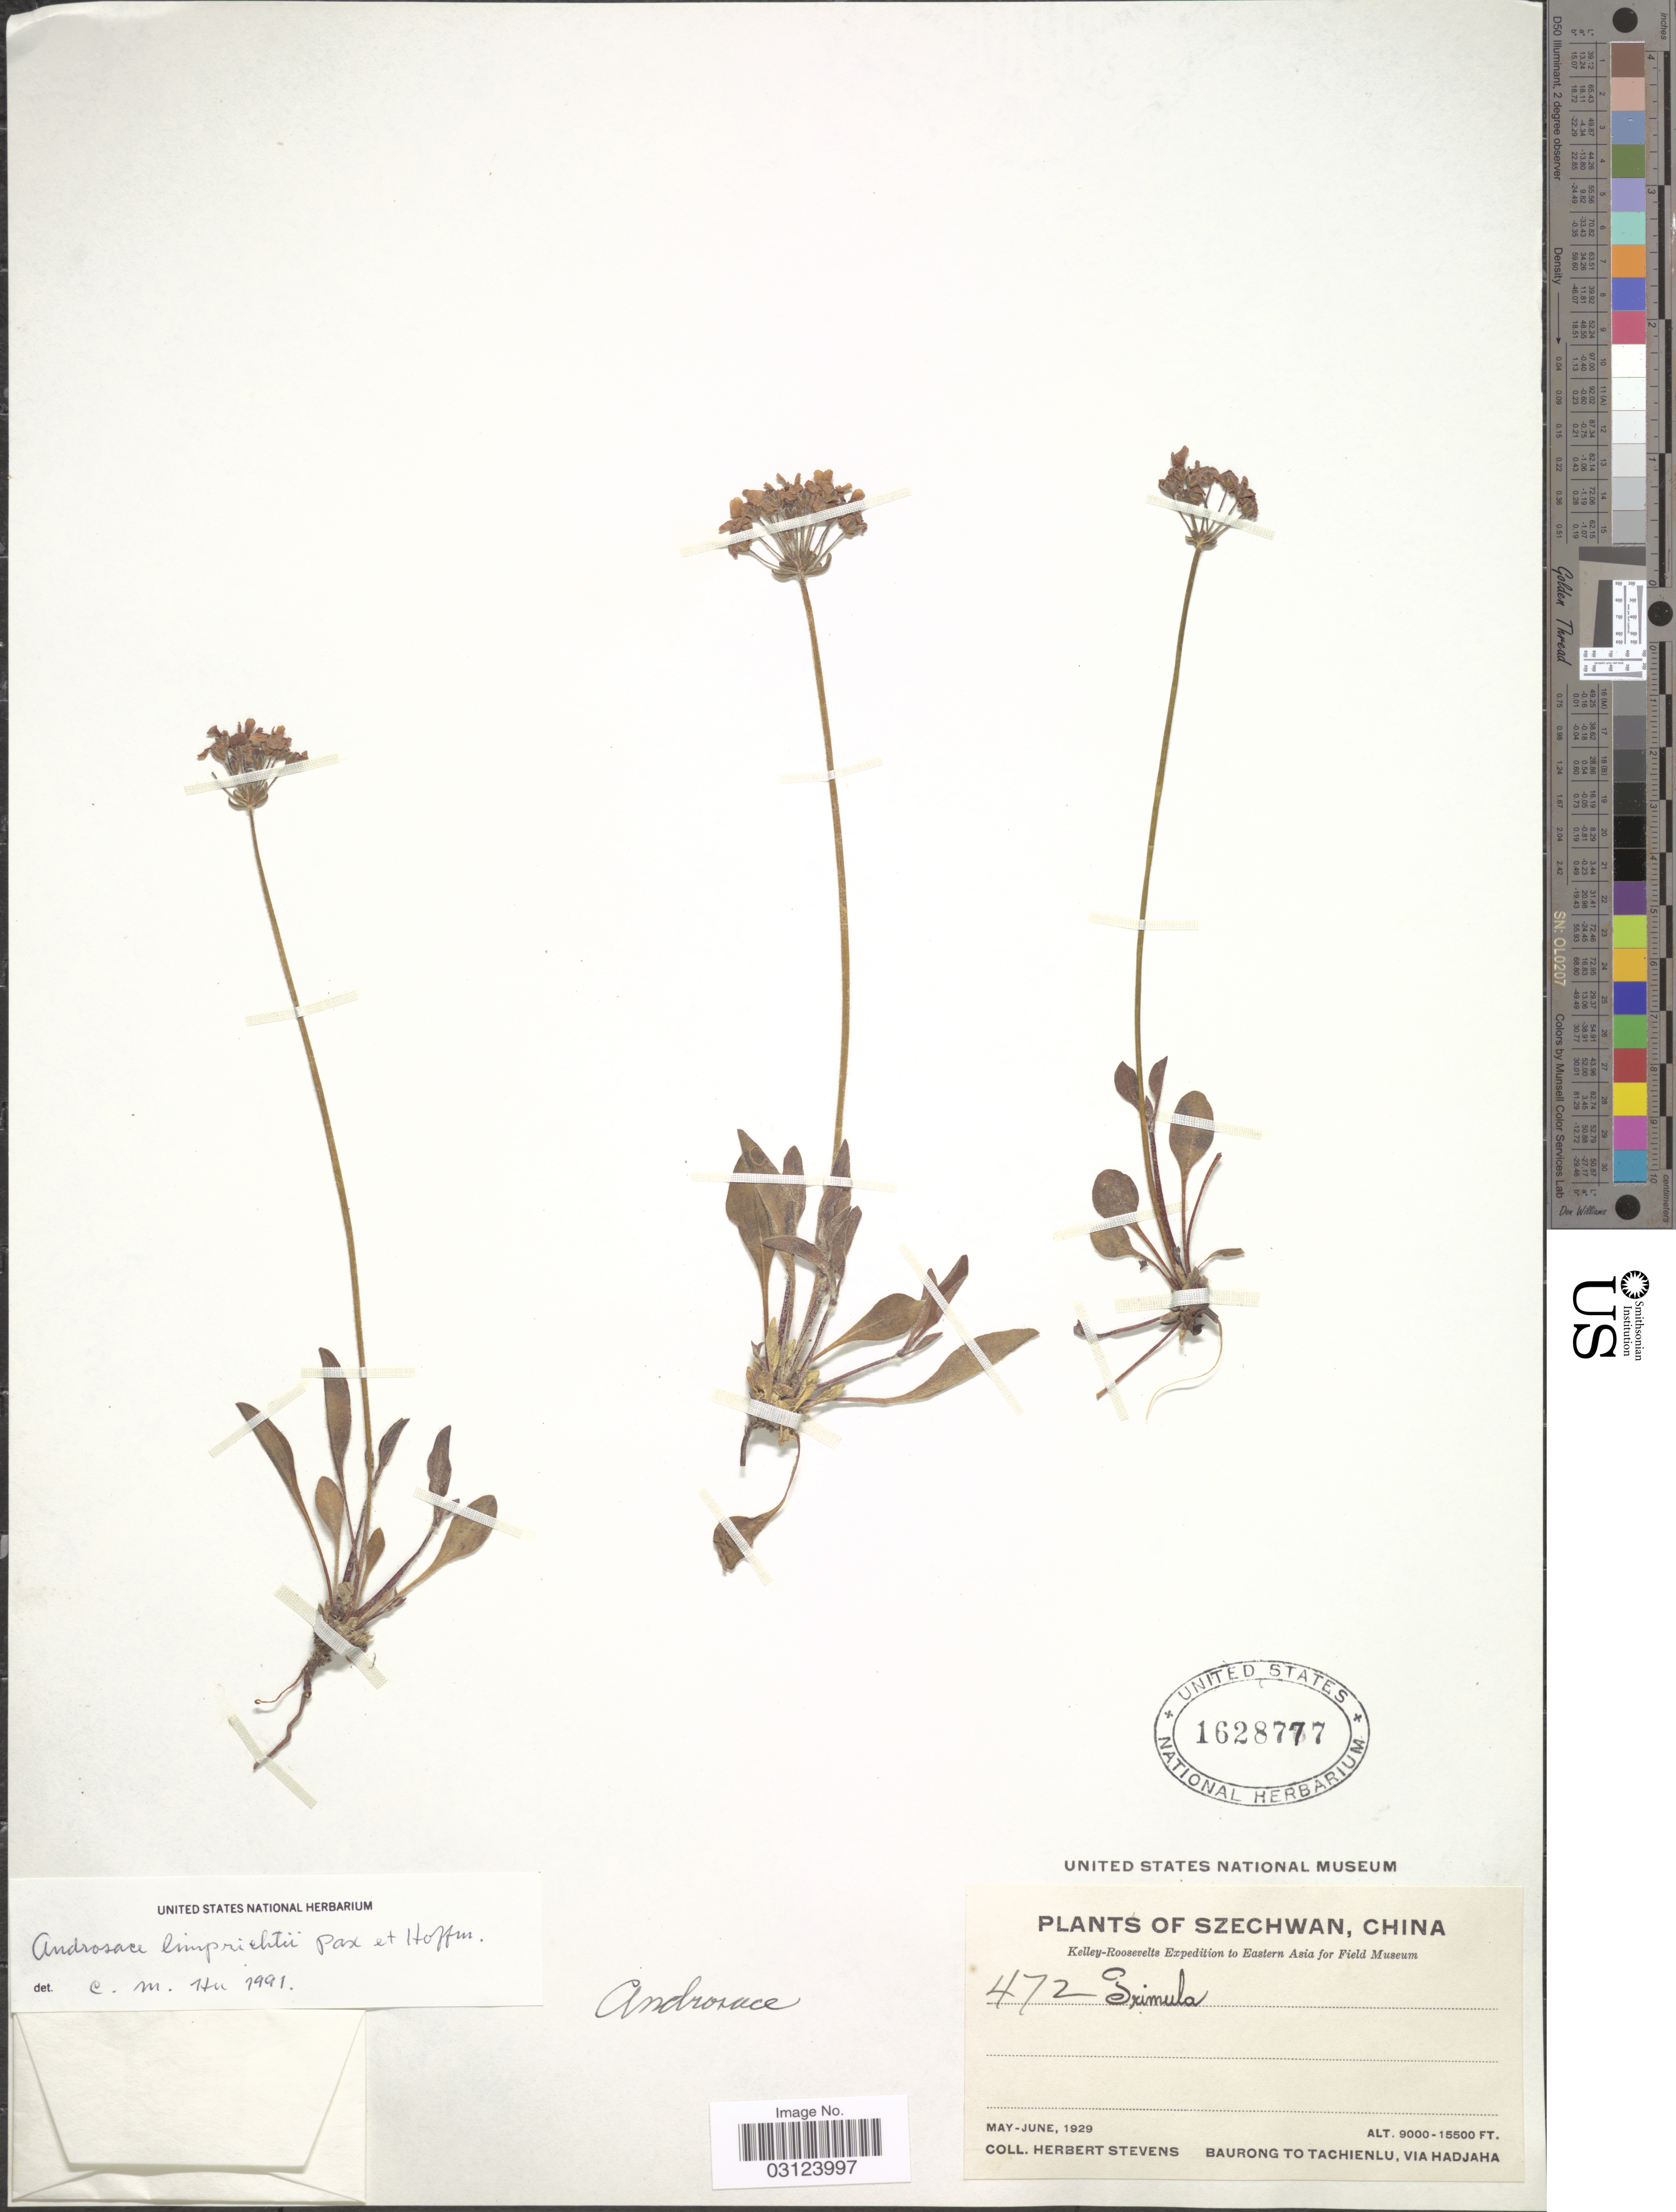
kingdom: Plantae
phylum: Tracheophyta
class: Magnoliopsida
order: Ericales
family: Primulaceae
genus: Androsace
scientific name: Androsace limprichtii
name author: Pax & K. Hoffm.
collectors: H. Stevens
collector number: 472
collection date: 1929-05/1929-06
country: China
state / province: Sichuan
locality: Szechwan, China, Baurong to Tachienlu, via Hadjaha, Eastern Asia.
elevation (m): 2743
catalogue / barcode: US 1628777